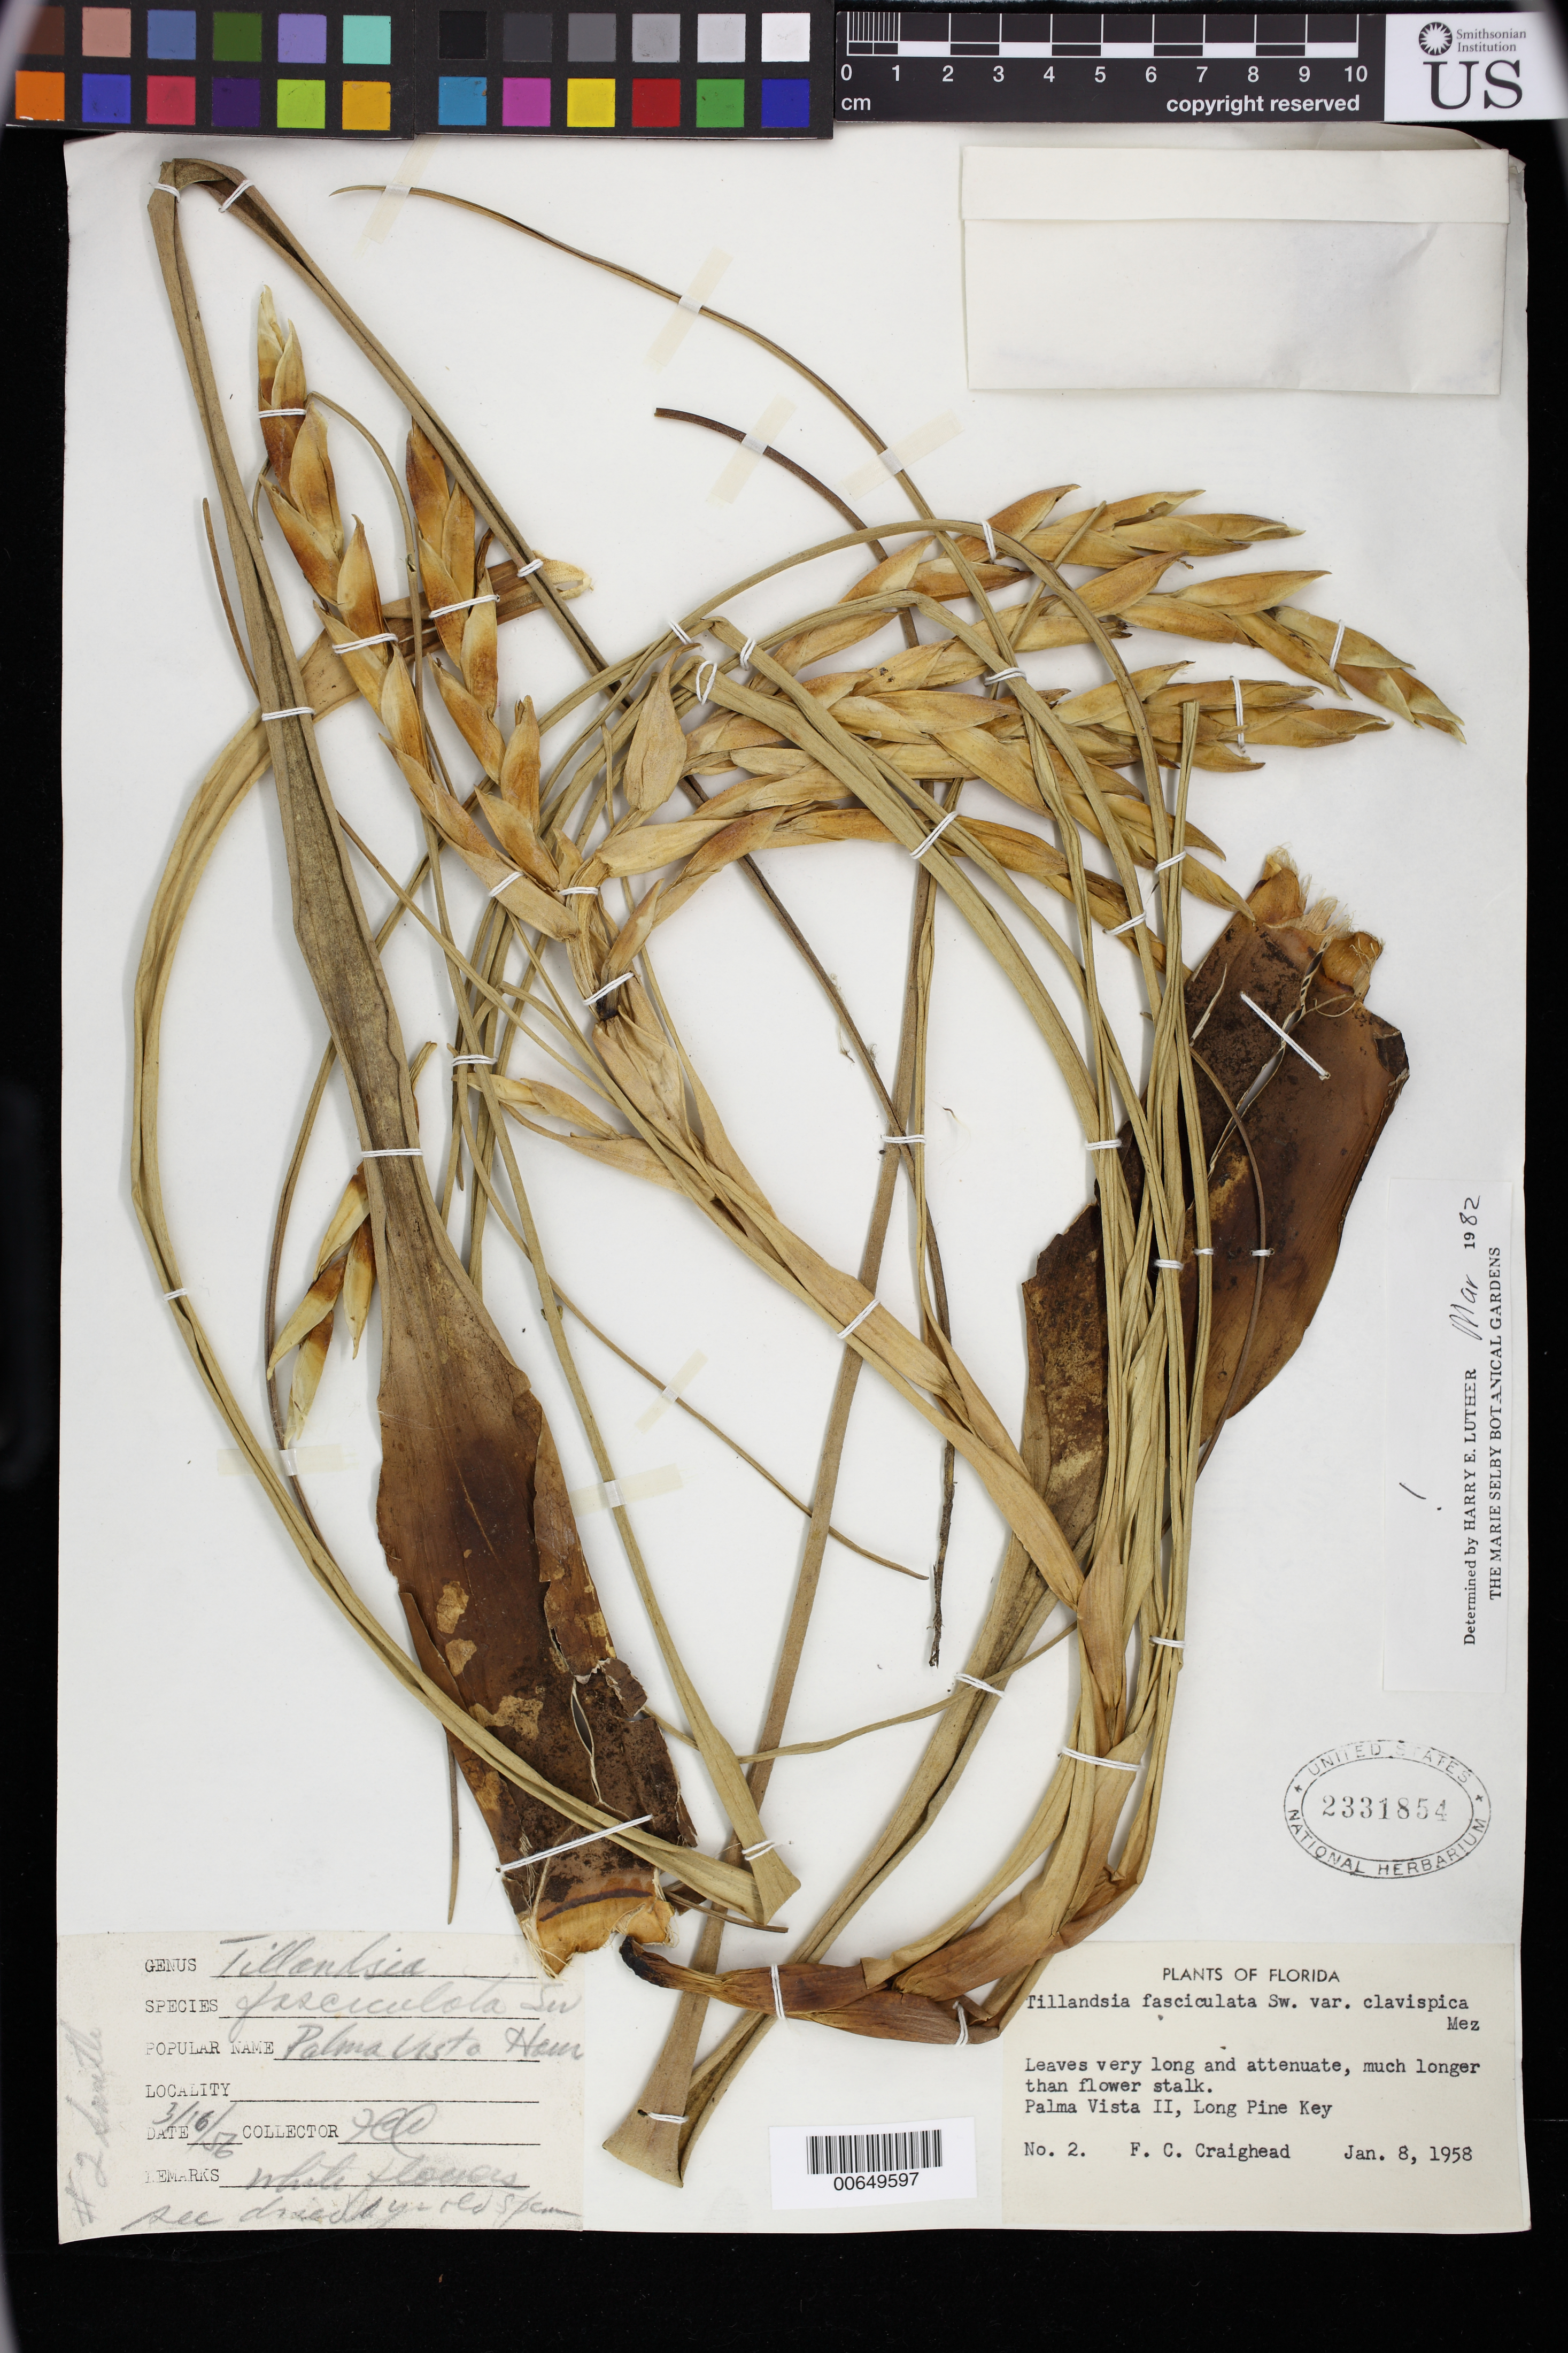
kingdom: Plantae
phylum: Tracheophyta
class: Liliopsida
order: Poales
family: Bromeliaceae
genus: Tillandsia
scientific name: Tillandsia fasciculata var. clavispica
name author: Sw.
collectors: F. Craighead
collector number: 2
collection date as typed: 08 Jan 1958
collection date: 1958-01-08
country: United States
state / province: Florida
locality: Palm Vista II, Long Pine Key.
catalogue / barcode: US 2331854